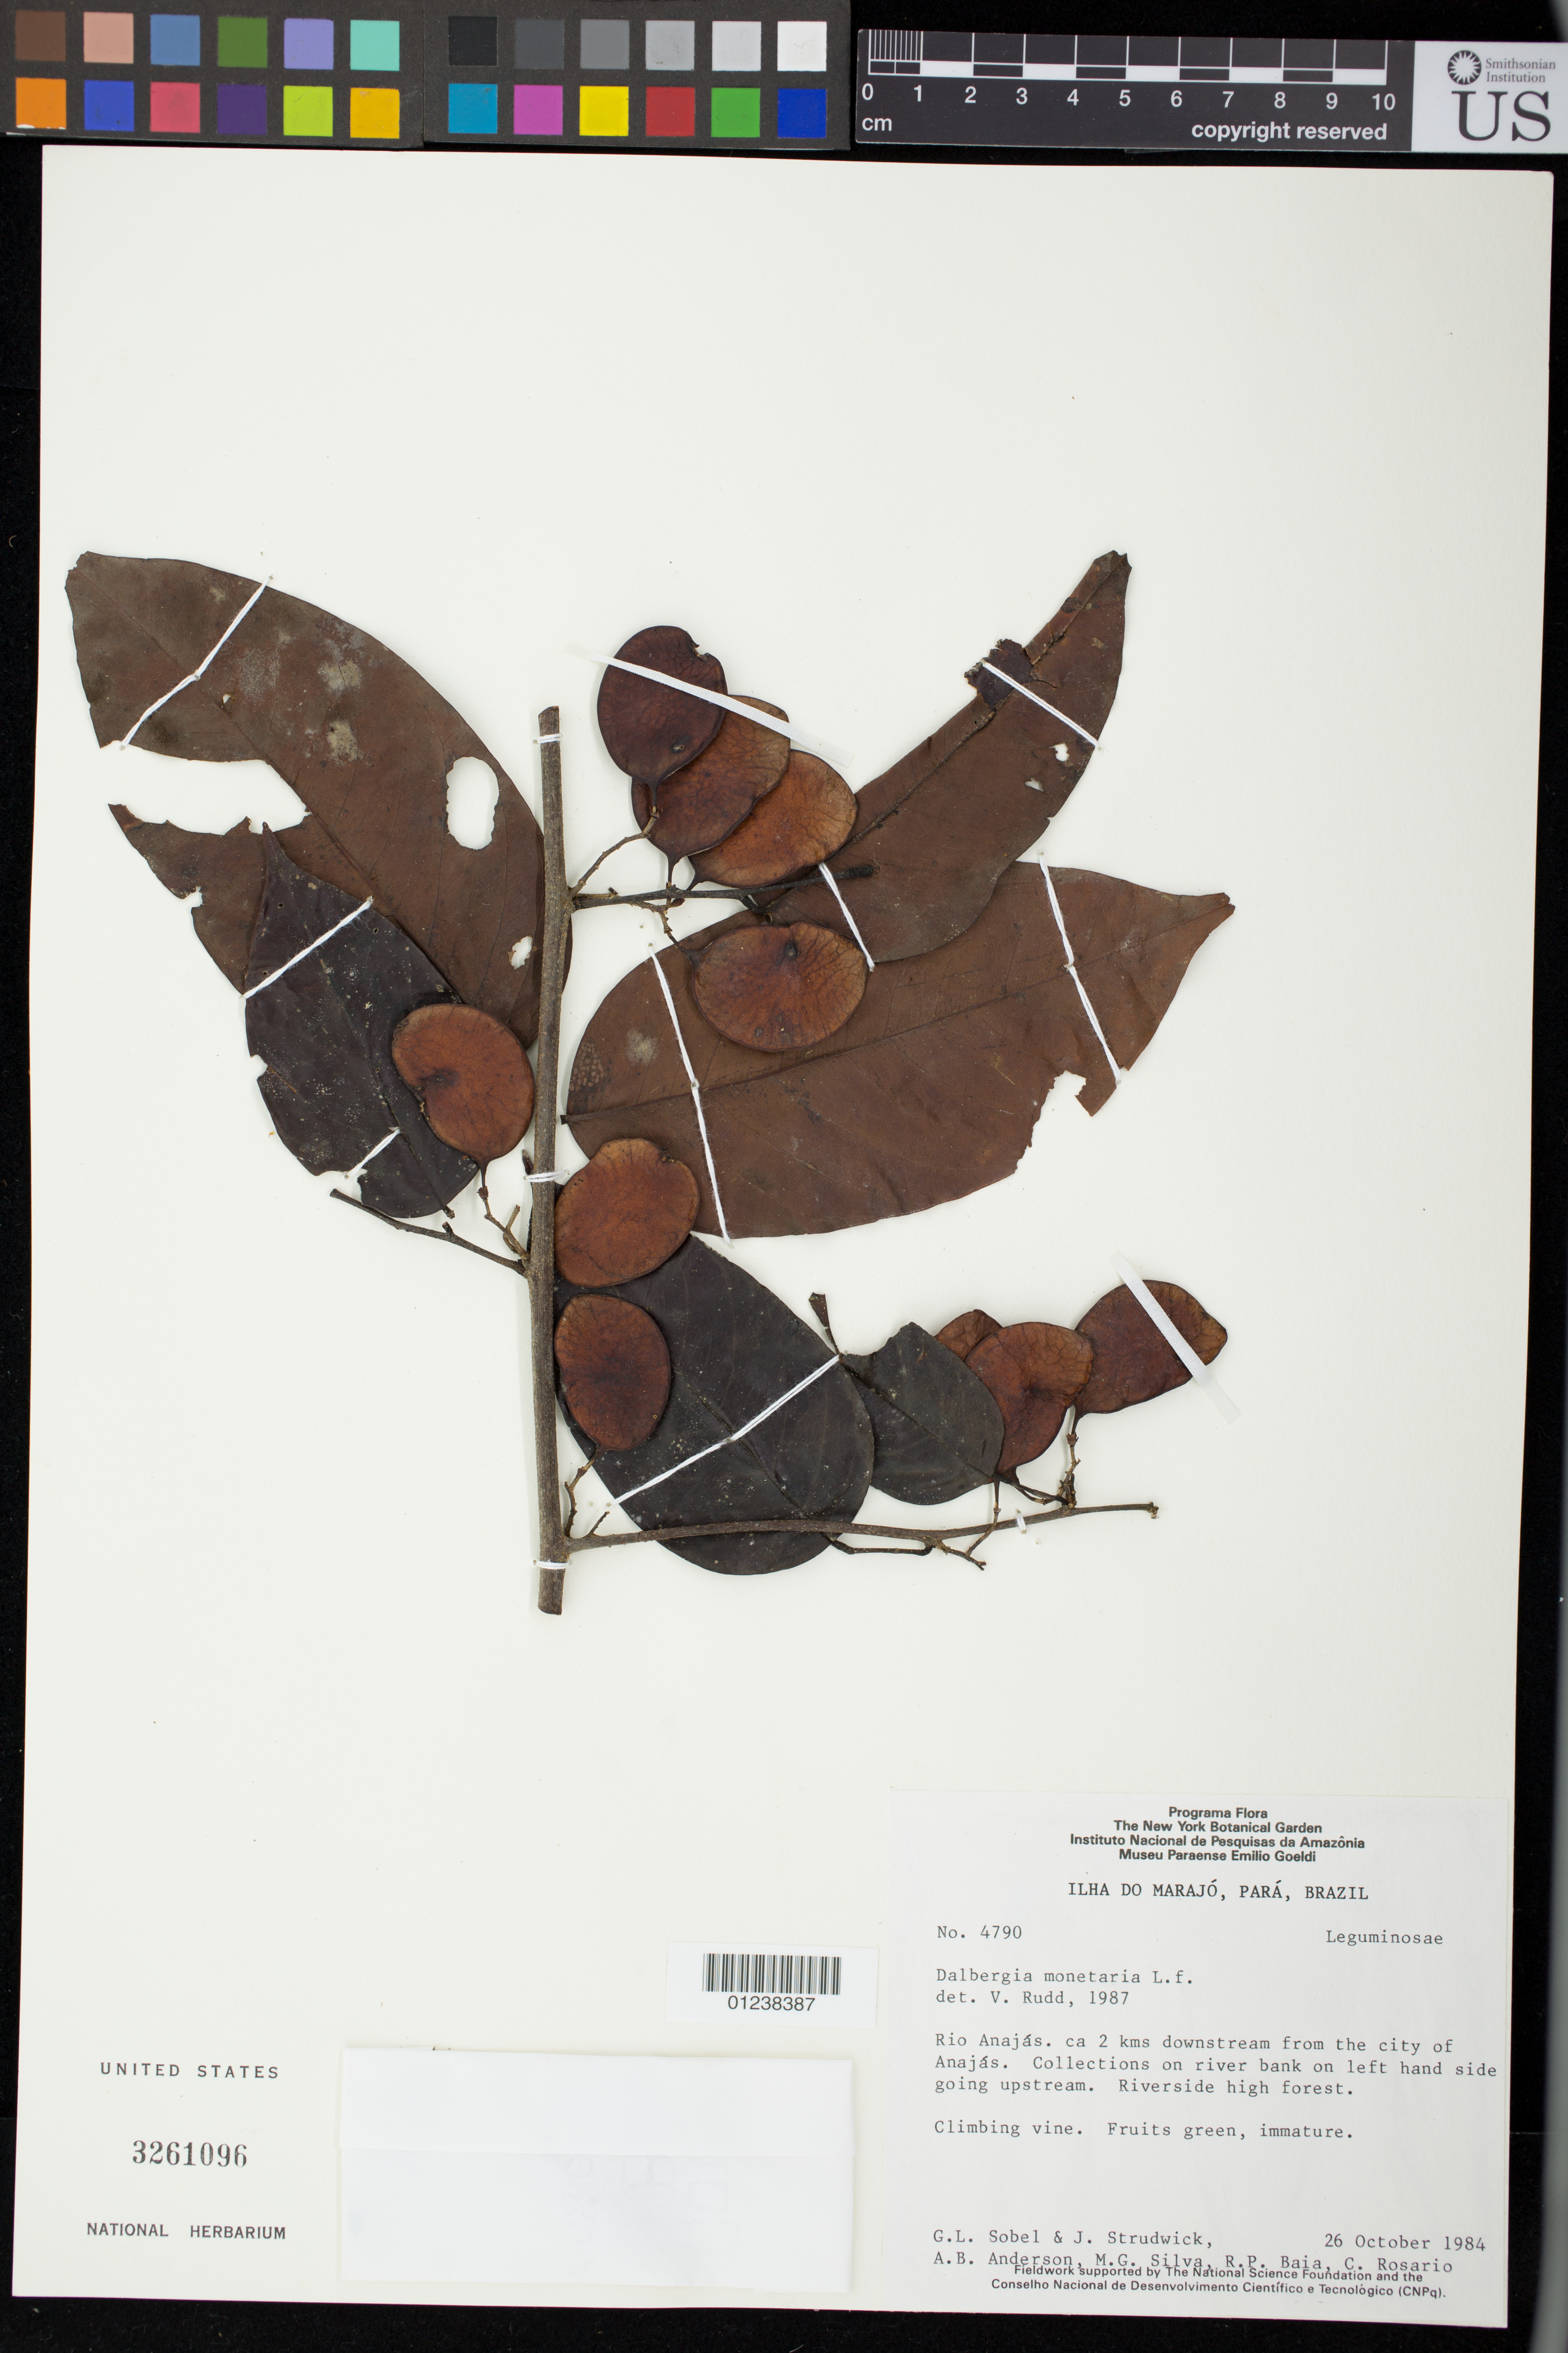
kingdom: Plantae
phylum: Tracheophyta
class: Magnoliopsida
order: Fabales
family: Fabaceae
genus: Dalbergia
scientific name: Dalbergia monetaria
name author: L. f.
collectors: G. L. Sobel, J. J. Strudwick, A. B. Anderson, M. G. Silva, R. Baia & C. S. Rosario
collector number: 4790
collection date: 1984-10-26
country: Brazil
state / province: Pará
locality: Ilha do Marajo - Rio Anajas. ca 2 kms downstream from the city of Anajas.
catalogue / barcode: US 3261096